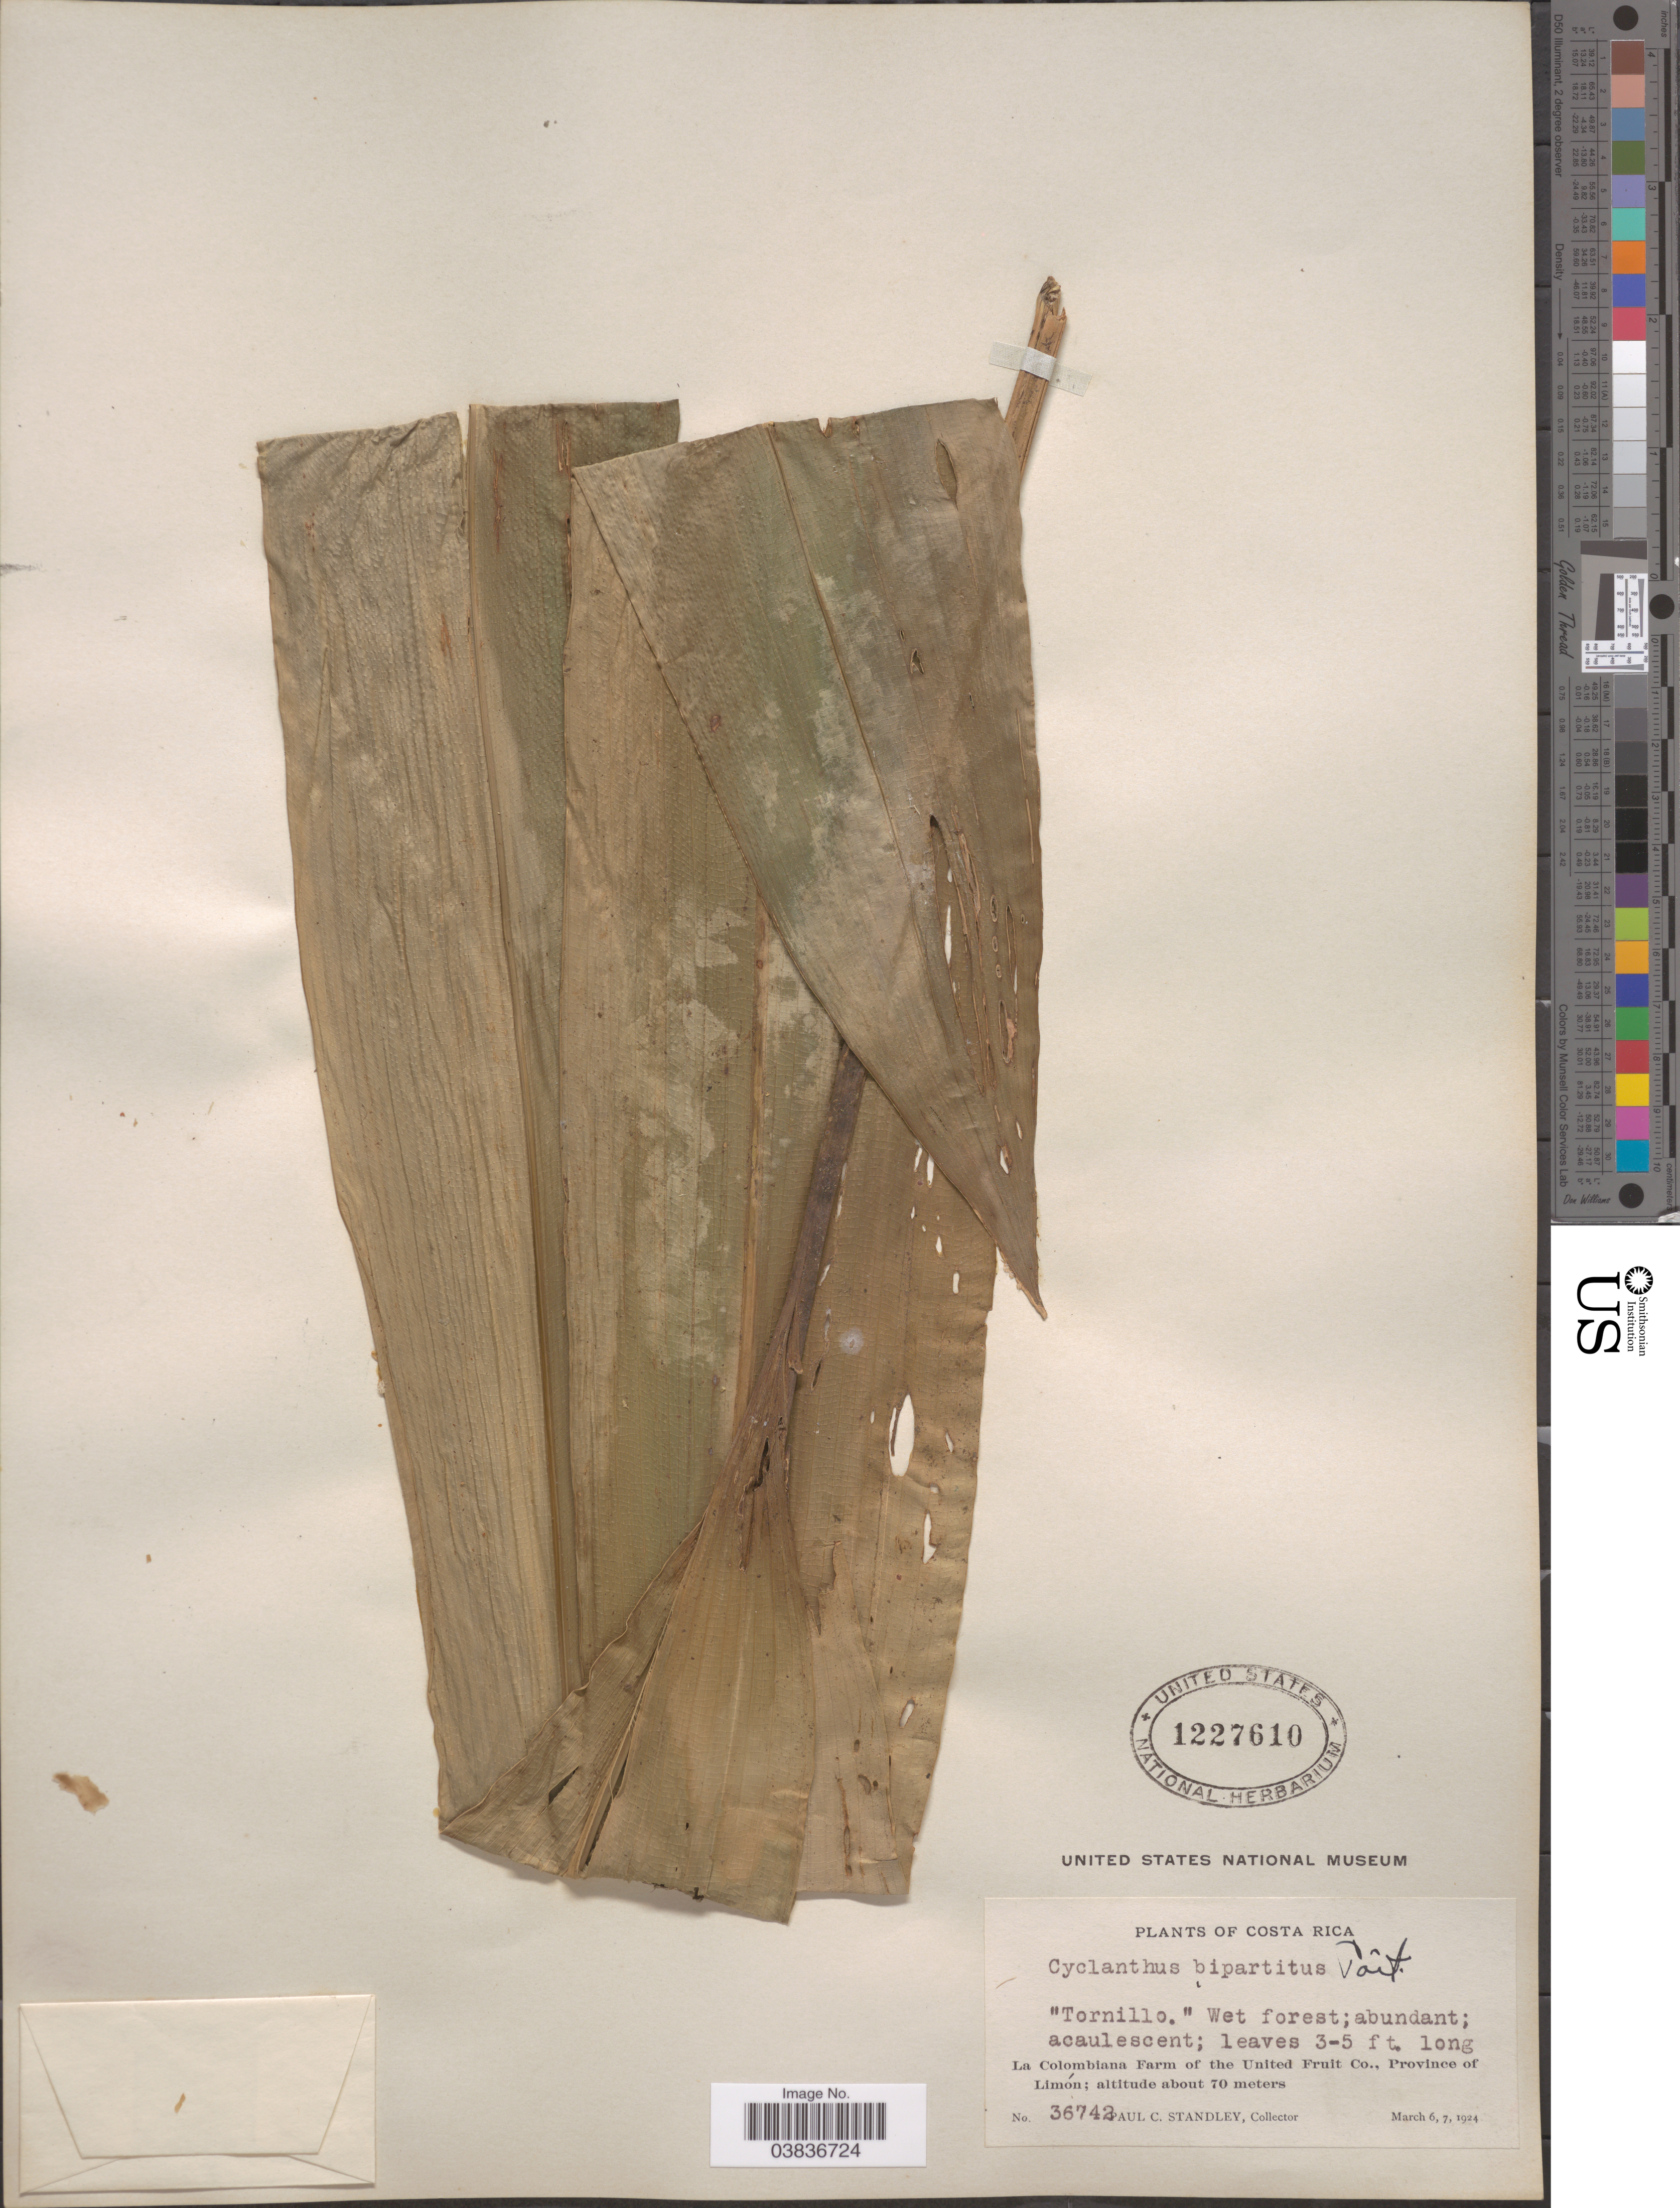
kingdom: Plantae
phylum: Tracheophyta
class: Liliopsida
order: Pandanales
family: Cyclanthaceae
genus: Cyclanthus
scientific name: Cyclanthus bipartitus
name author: Poit. ex A. Rich.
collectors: P. C. Standley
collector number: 36742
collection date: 1924-03-06/1924-03-07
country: Costa Rica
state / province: Limón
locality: La Colombiana Farm of the United Fruit Co.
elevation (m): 70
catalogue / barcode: US 1227610